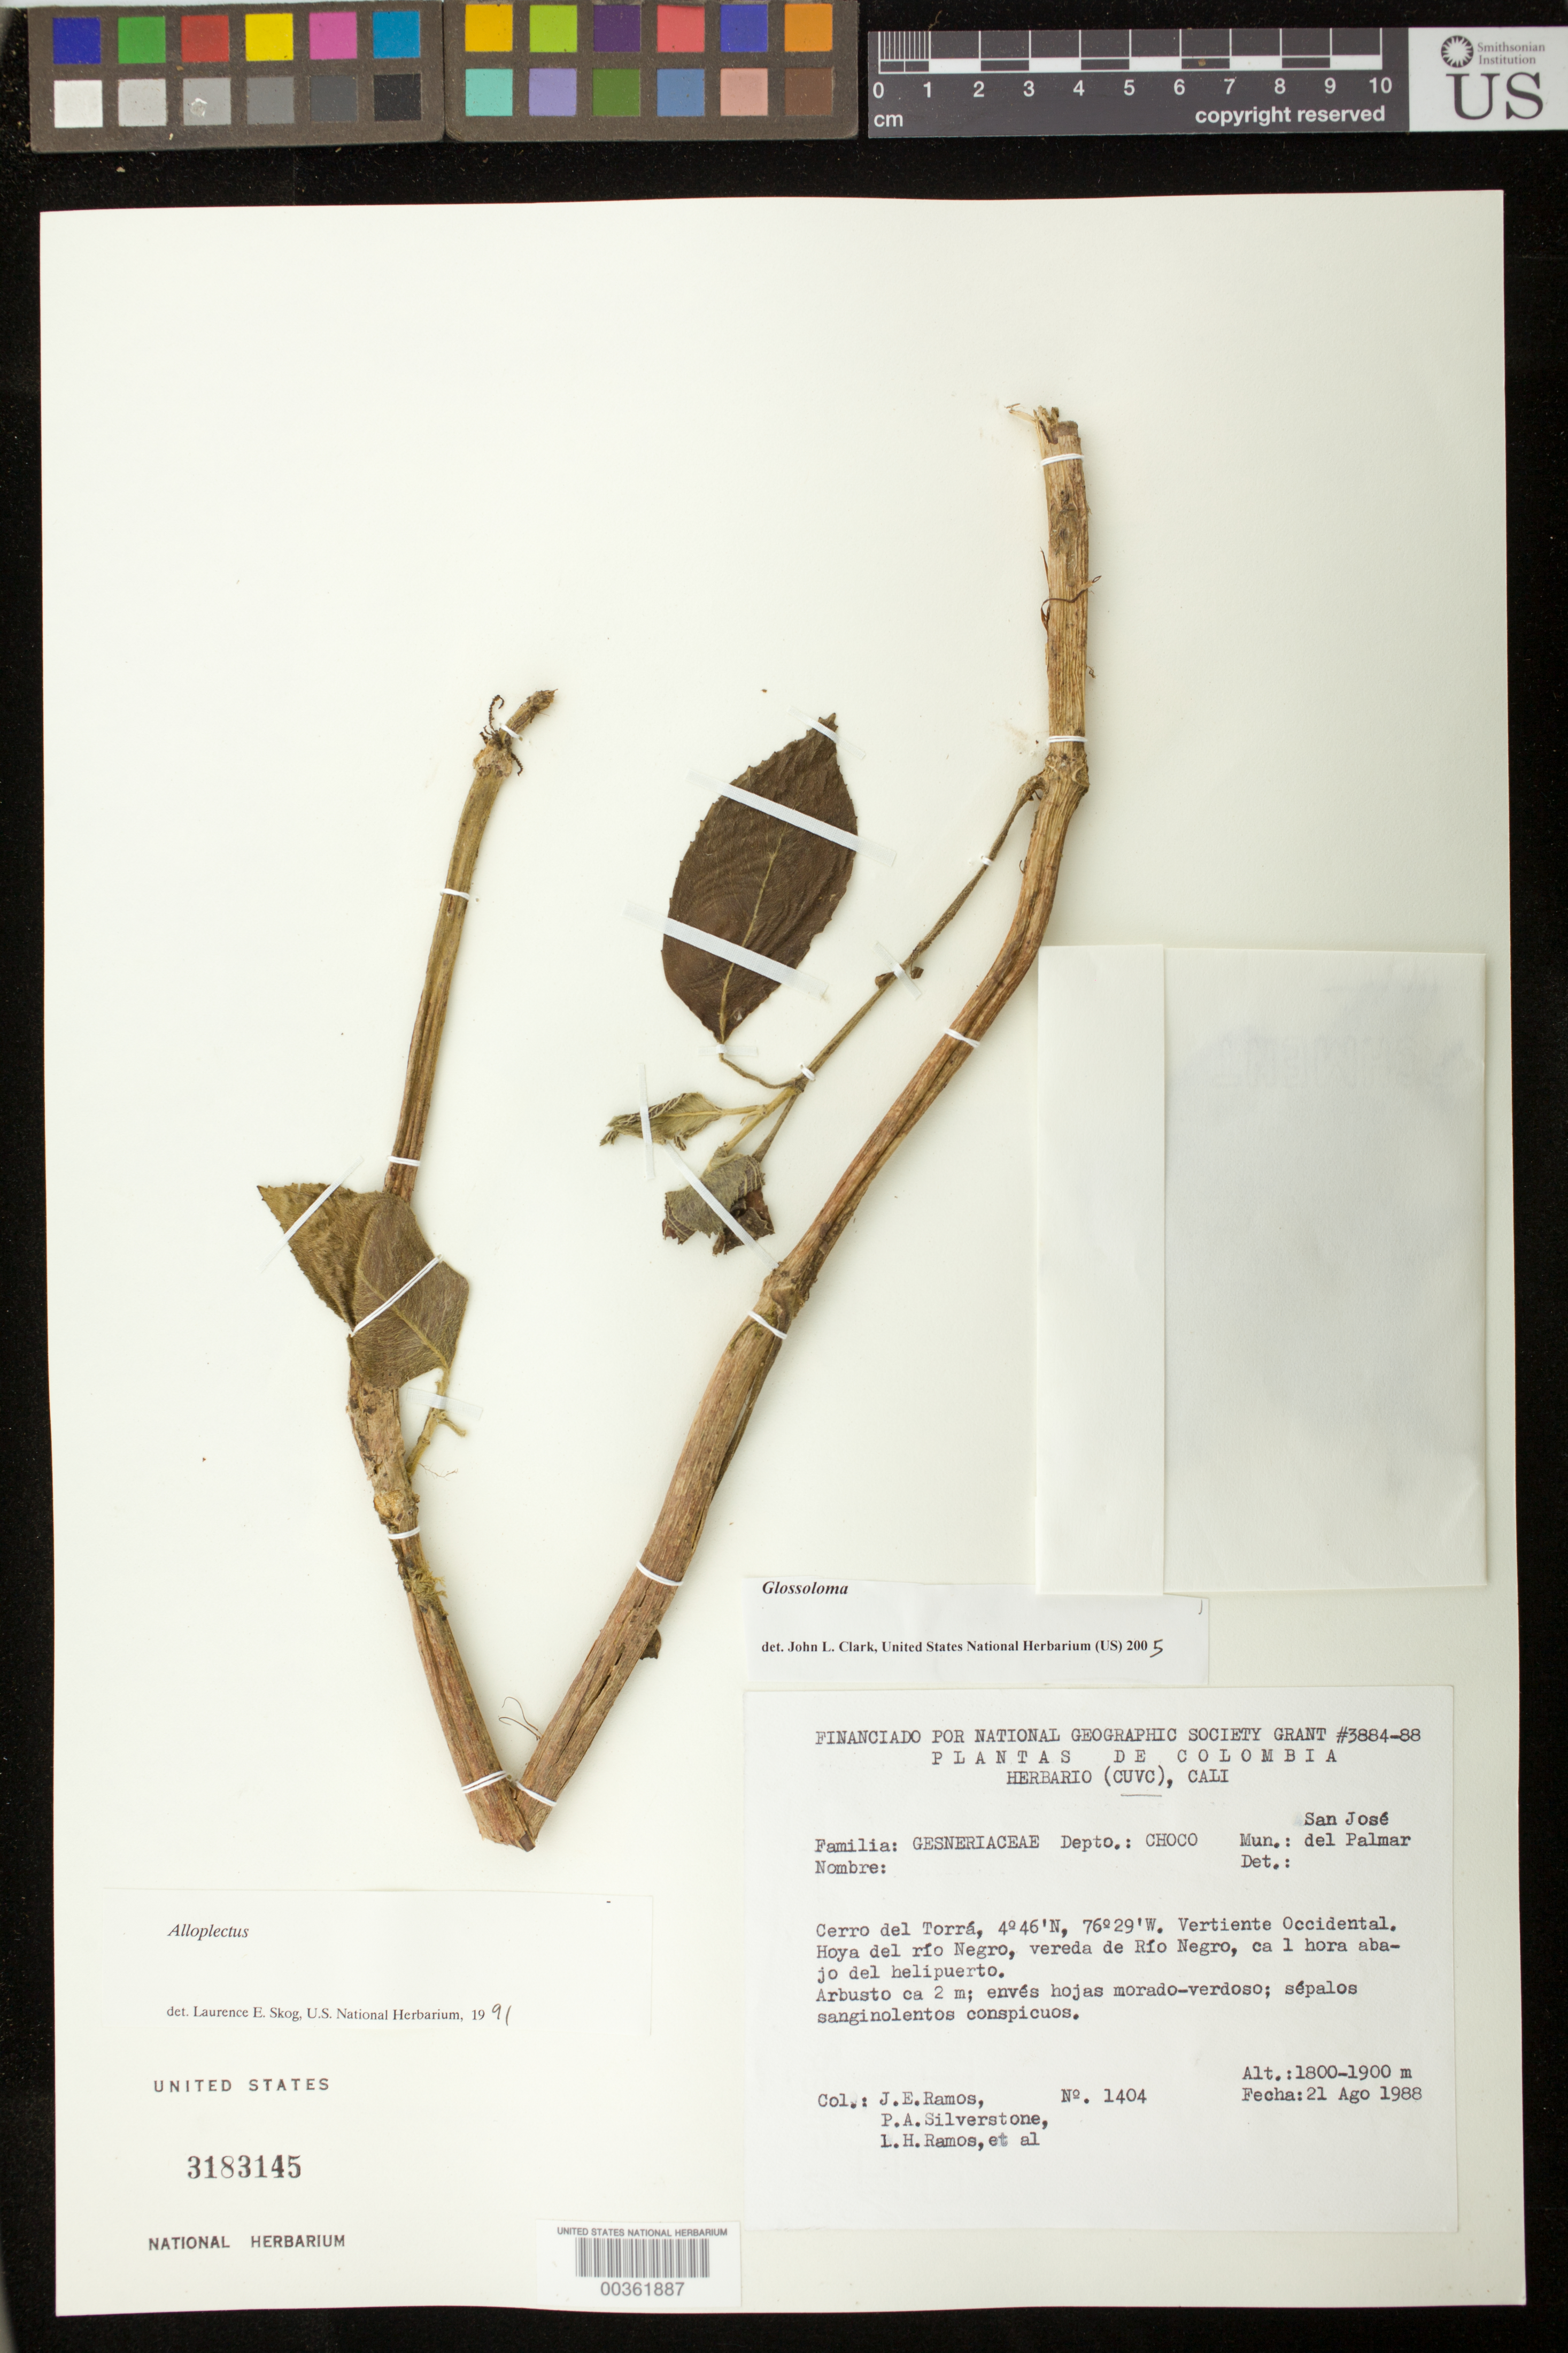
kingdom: Plantae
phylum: Tracheophyta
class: Magnoliopsida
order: Lamiales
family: Gesneriaceae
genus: Glossoloma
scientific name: Glossoloma sp.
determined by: Clark, J. L., (SEL), The Marie Selby Botanical Garden (UNITED STATES)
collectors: J. E. Ramos, P. A. Silverstone-Sopkin, L. Ramos & et al.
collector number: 1404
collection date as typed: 21 Aug 1988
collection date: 1988-08-21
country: Colombia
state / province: Chocó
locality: San Jose del Palmar, Cerro del Torra, vertiente occidental, hoya del Rio Negro, vereda de Rio Negro, ...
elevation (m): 1800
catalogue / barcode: US 3183145